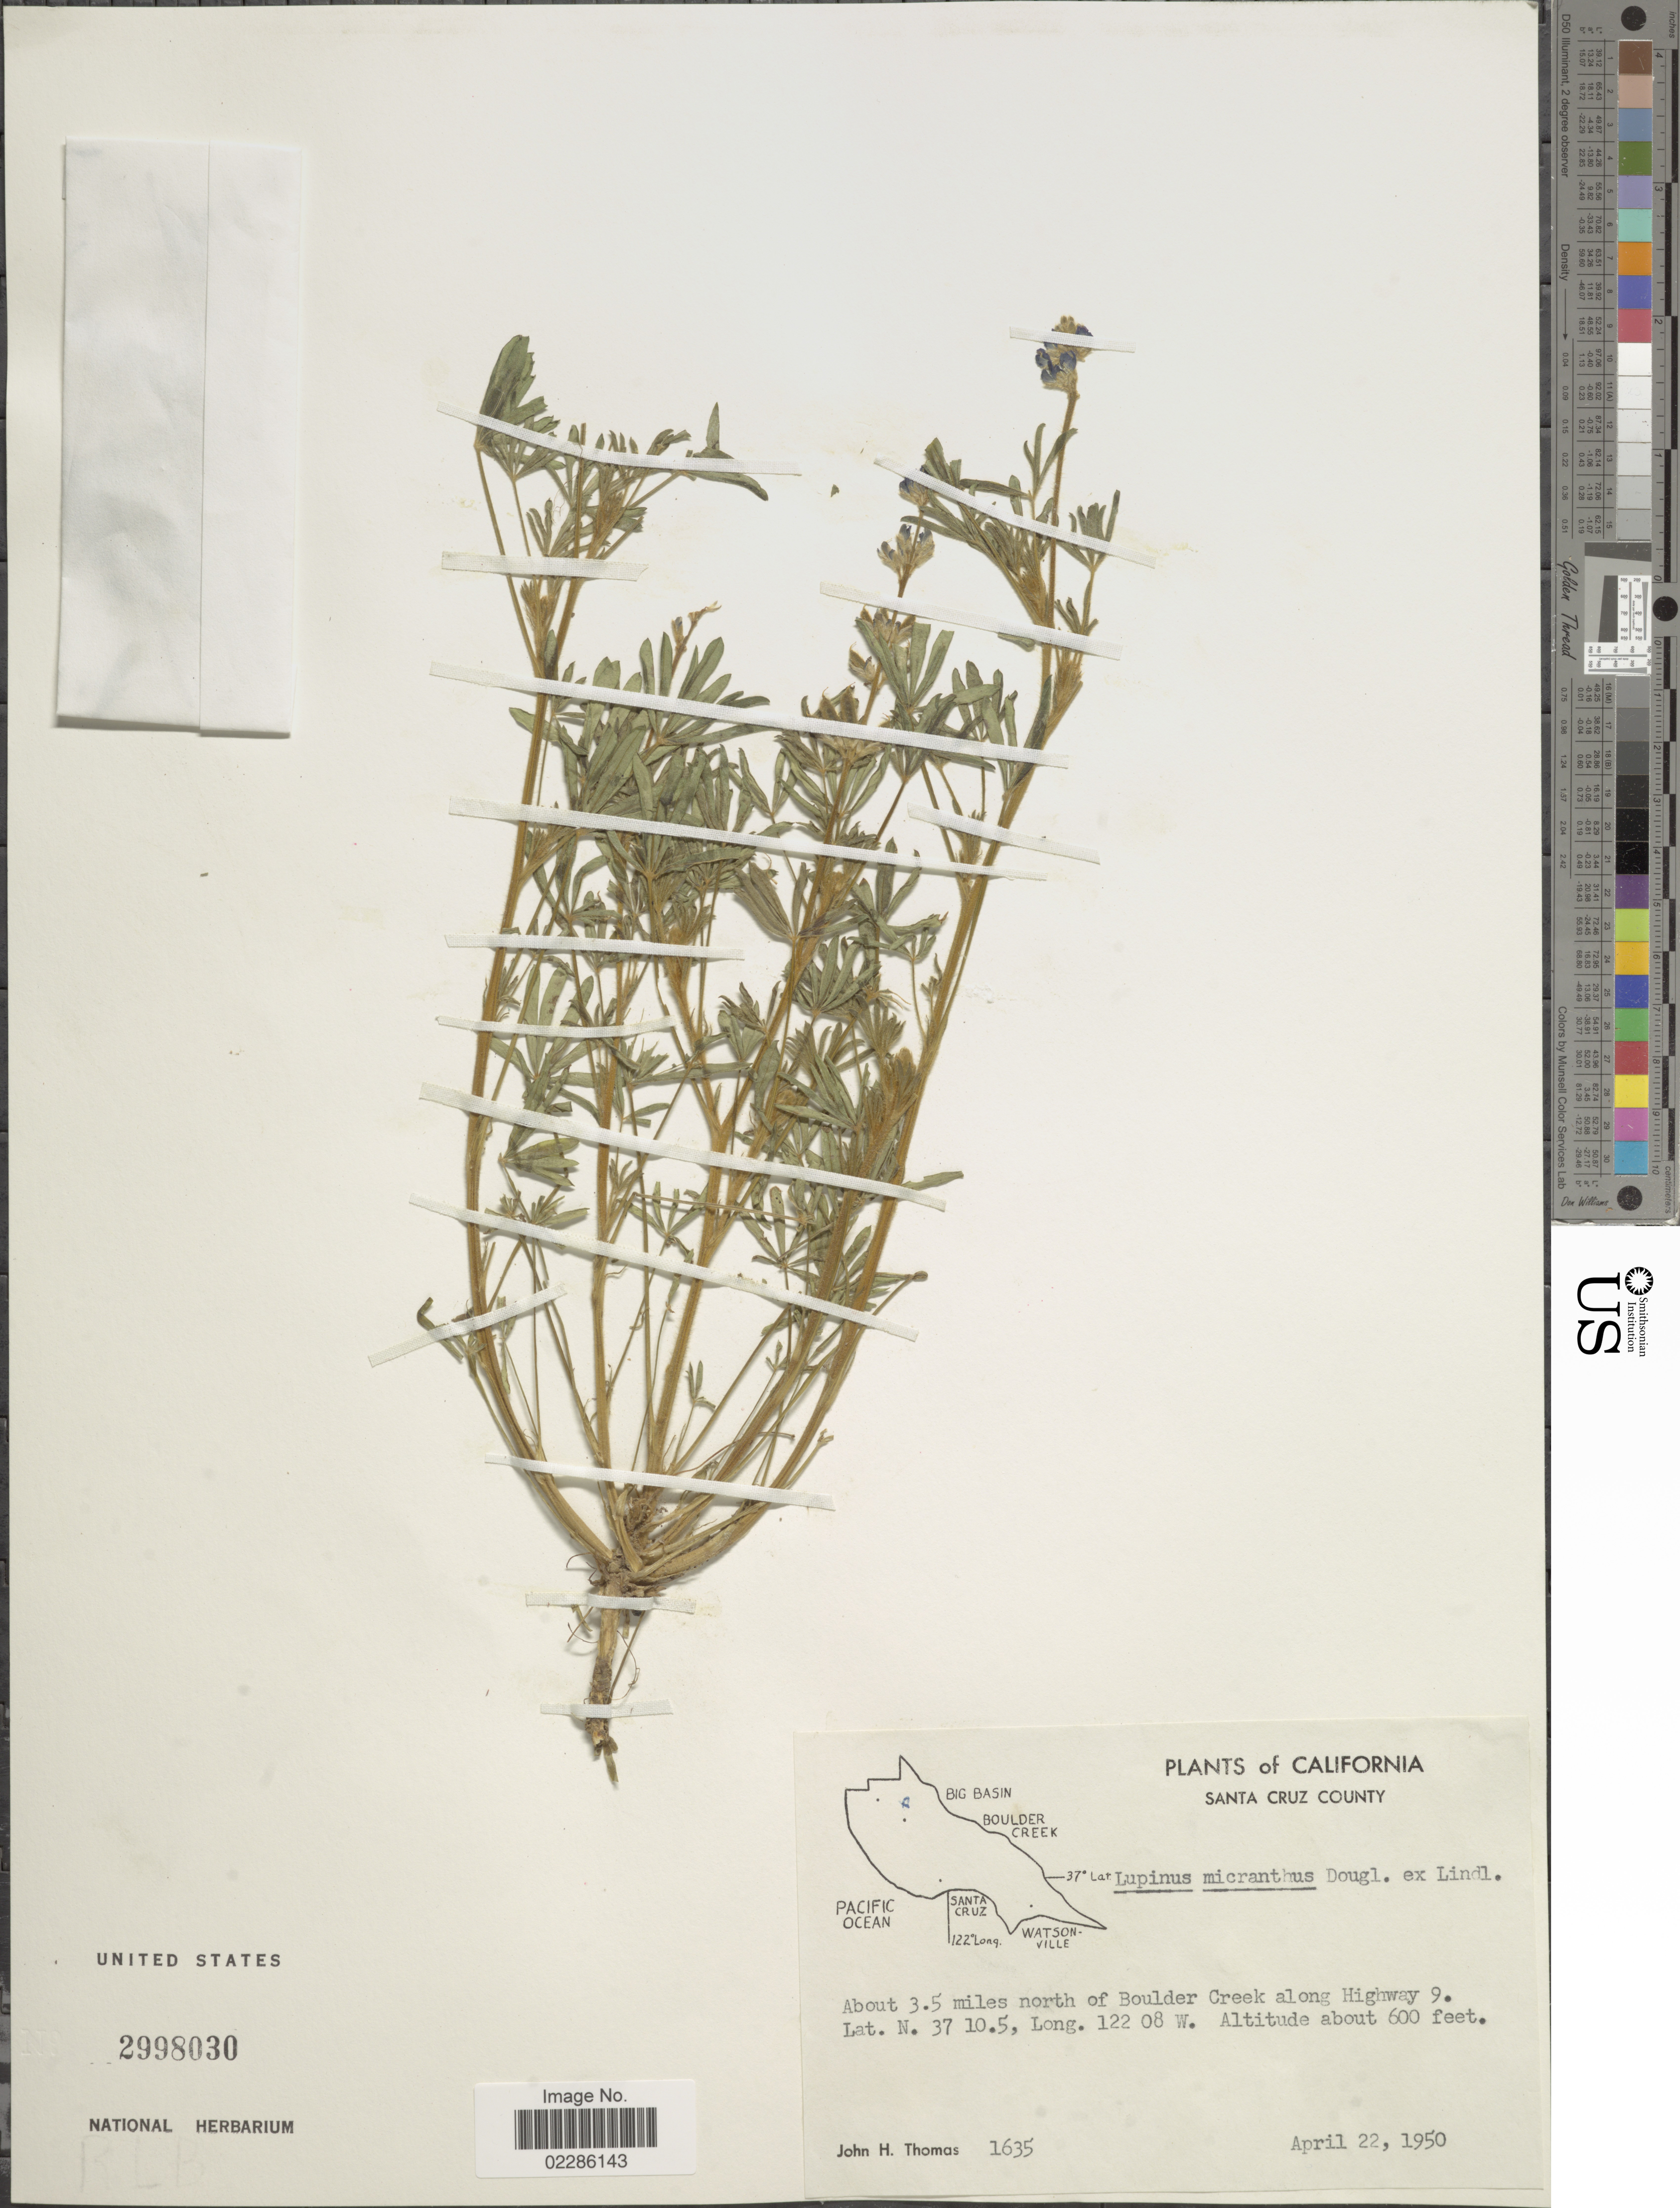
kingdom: Plantae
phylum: Tracheophyta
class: Magnoliopsida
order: Fabales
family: Fabaceae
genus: Lupinus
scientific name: Lupinus micranthus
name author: Douglas ex Lindl.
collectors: J. H. Thomas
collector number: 1635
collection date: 1950-04-22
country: United States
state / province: California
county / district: Santa Cruz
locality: Santa Cruz County, About 3.5 miles north of Boulder Creek along Highway 9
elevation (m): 183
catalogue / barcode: US 2998030